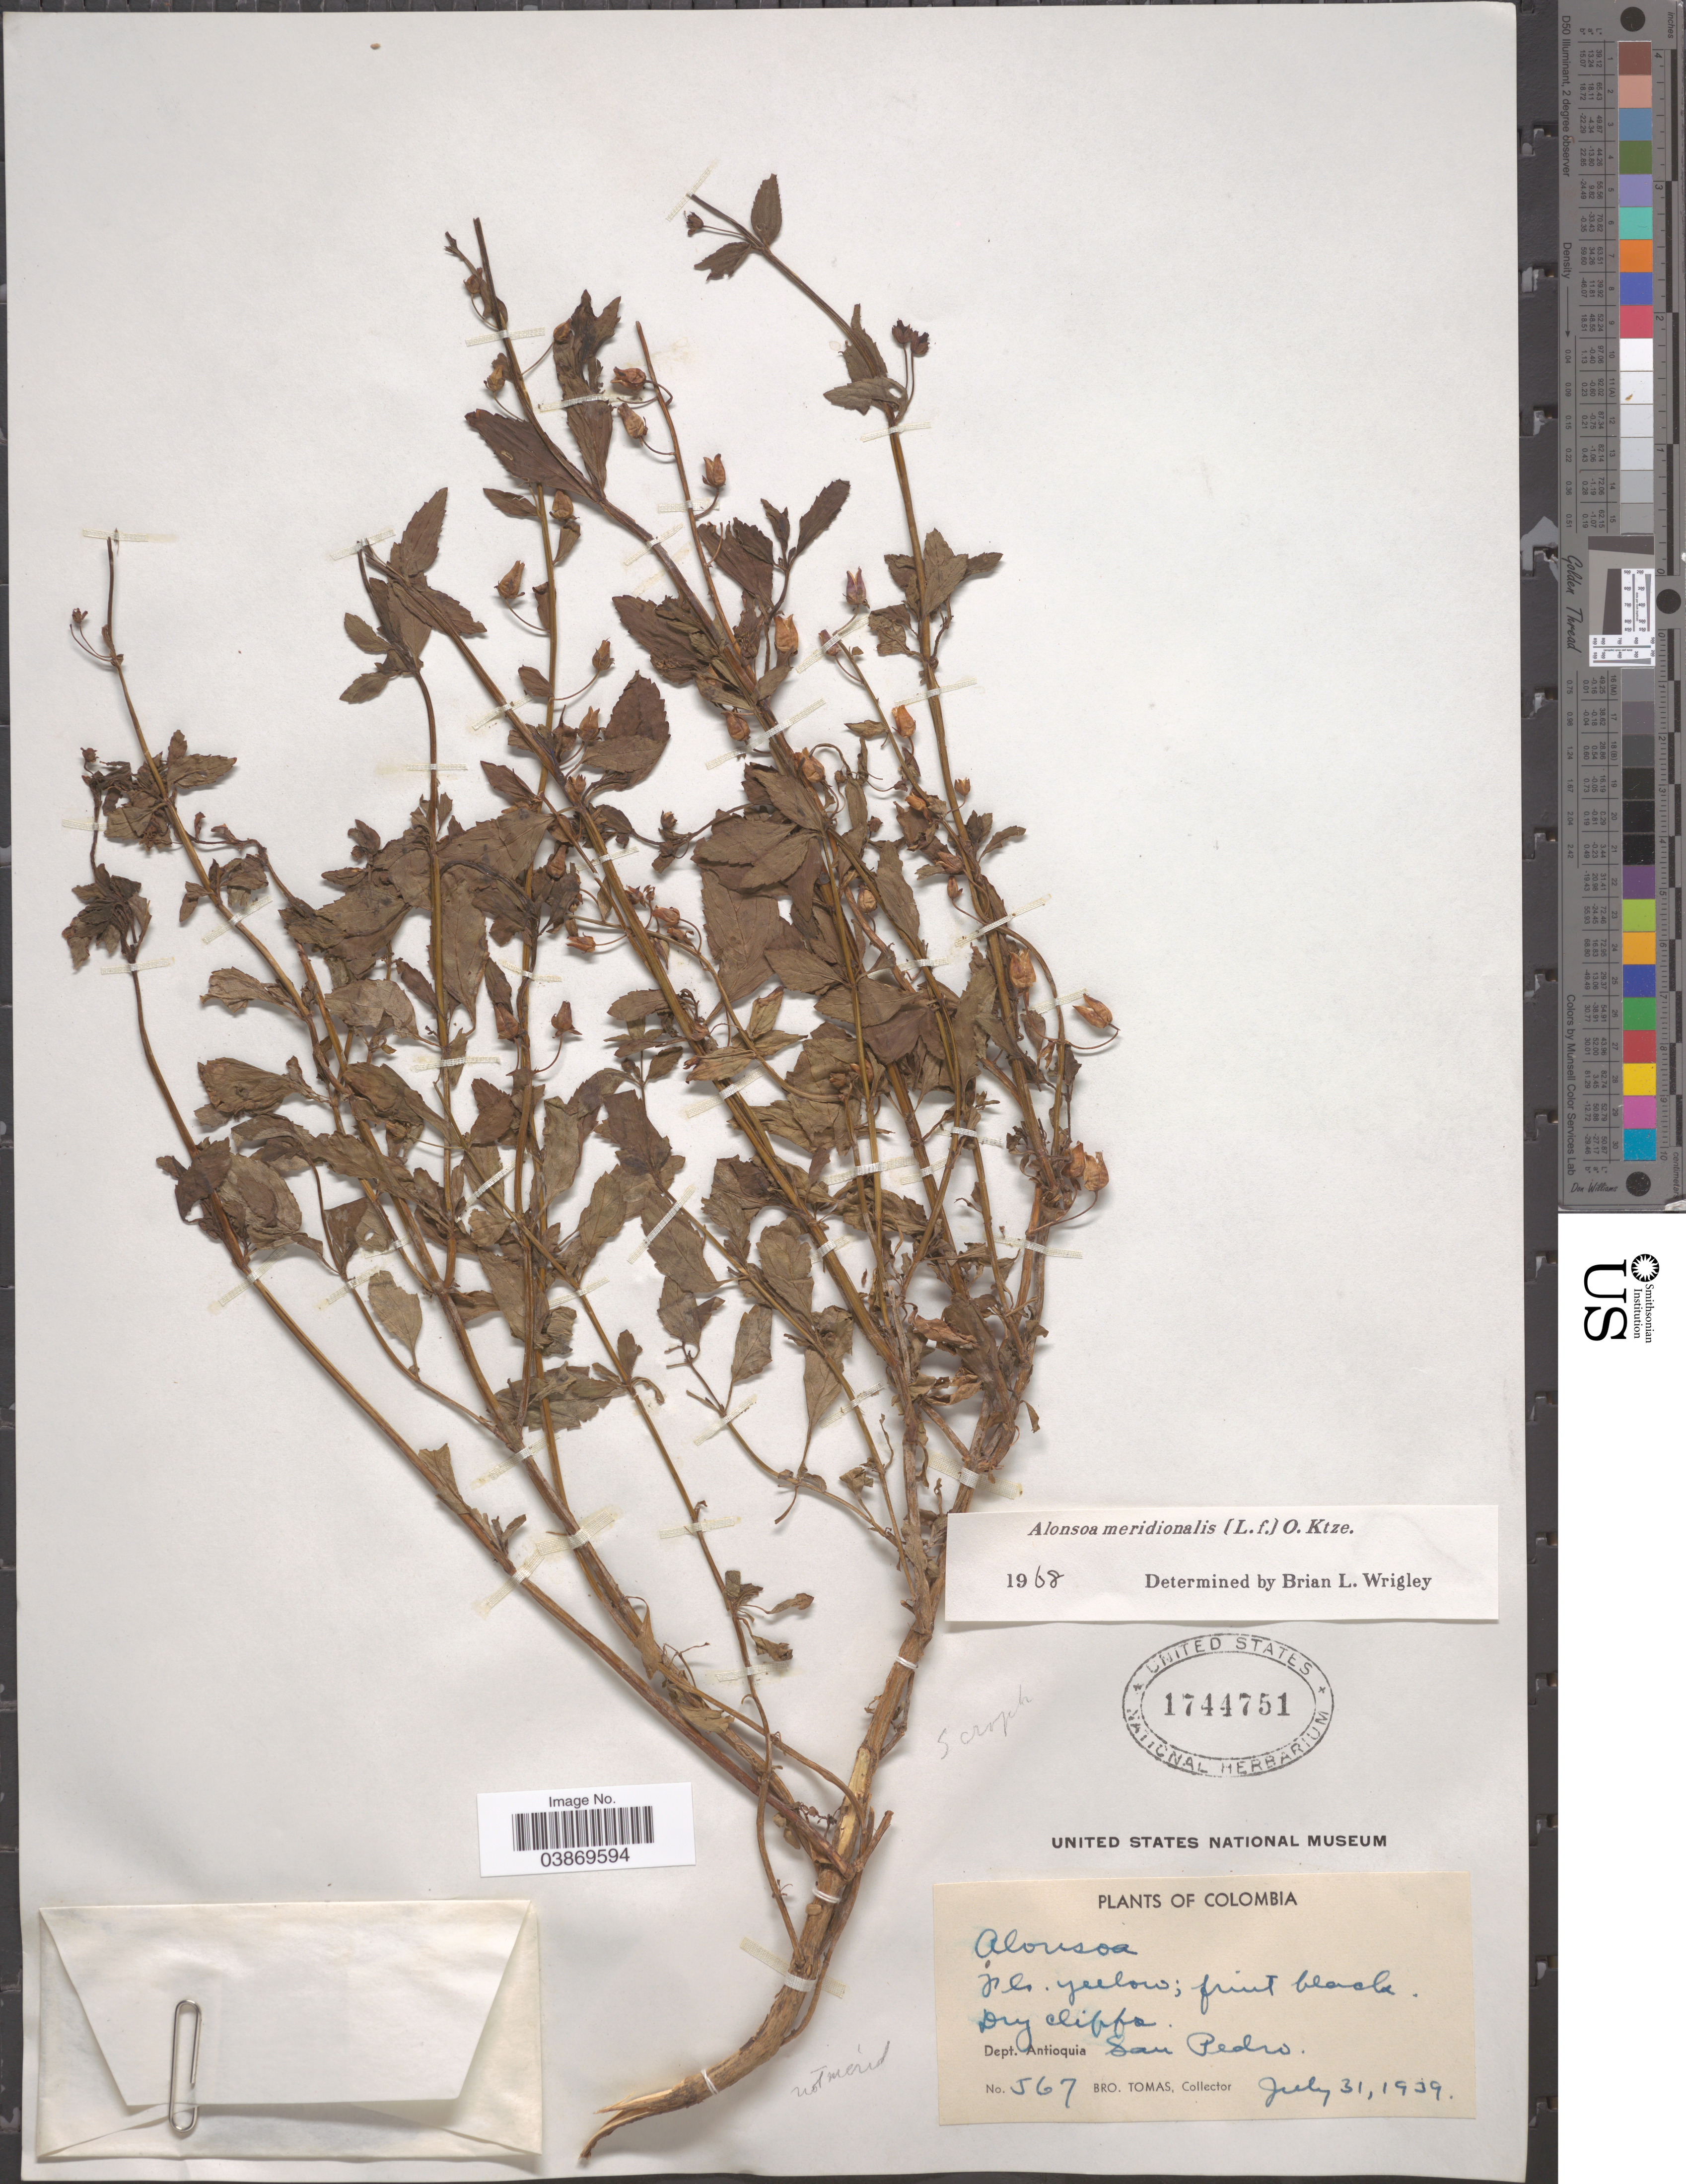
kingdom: Plantae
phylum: Tracheophyta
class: Magnoliopsida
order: Lamiales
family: Scrophulariaceae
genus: Alonsoa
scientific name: Alonsoa meridionalis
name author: (L. f.) Kuntze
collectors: B. Tomas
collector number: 567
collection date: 1939-07-31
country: Colombia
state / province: Antioquia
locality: Dept. Antioquia: San Pedro.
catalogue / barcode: US 1744751